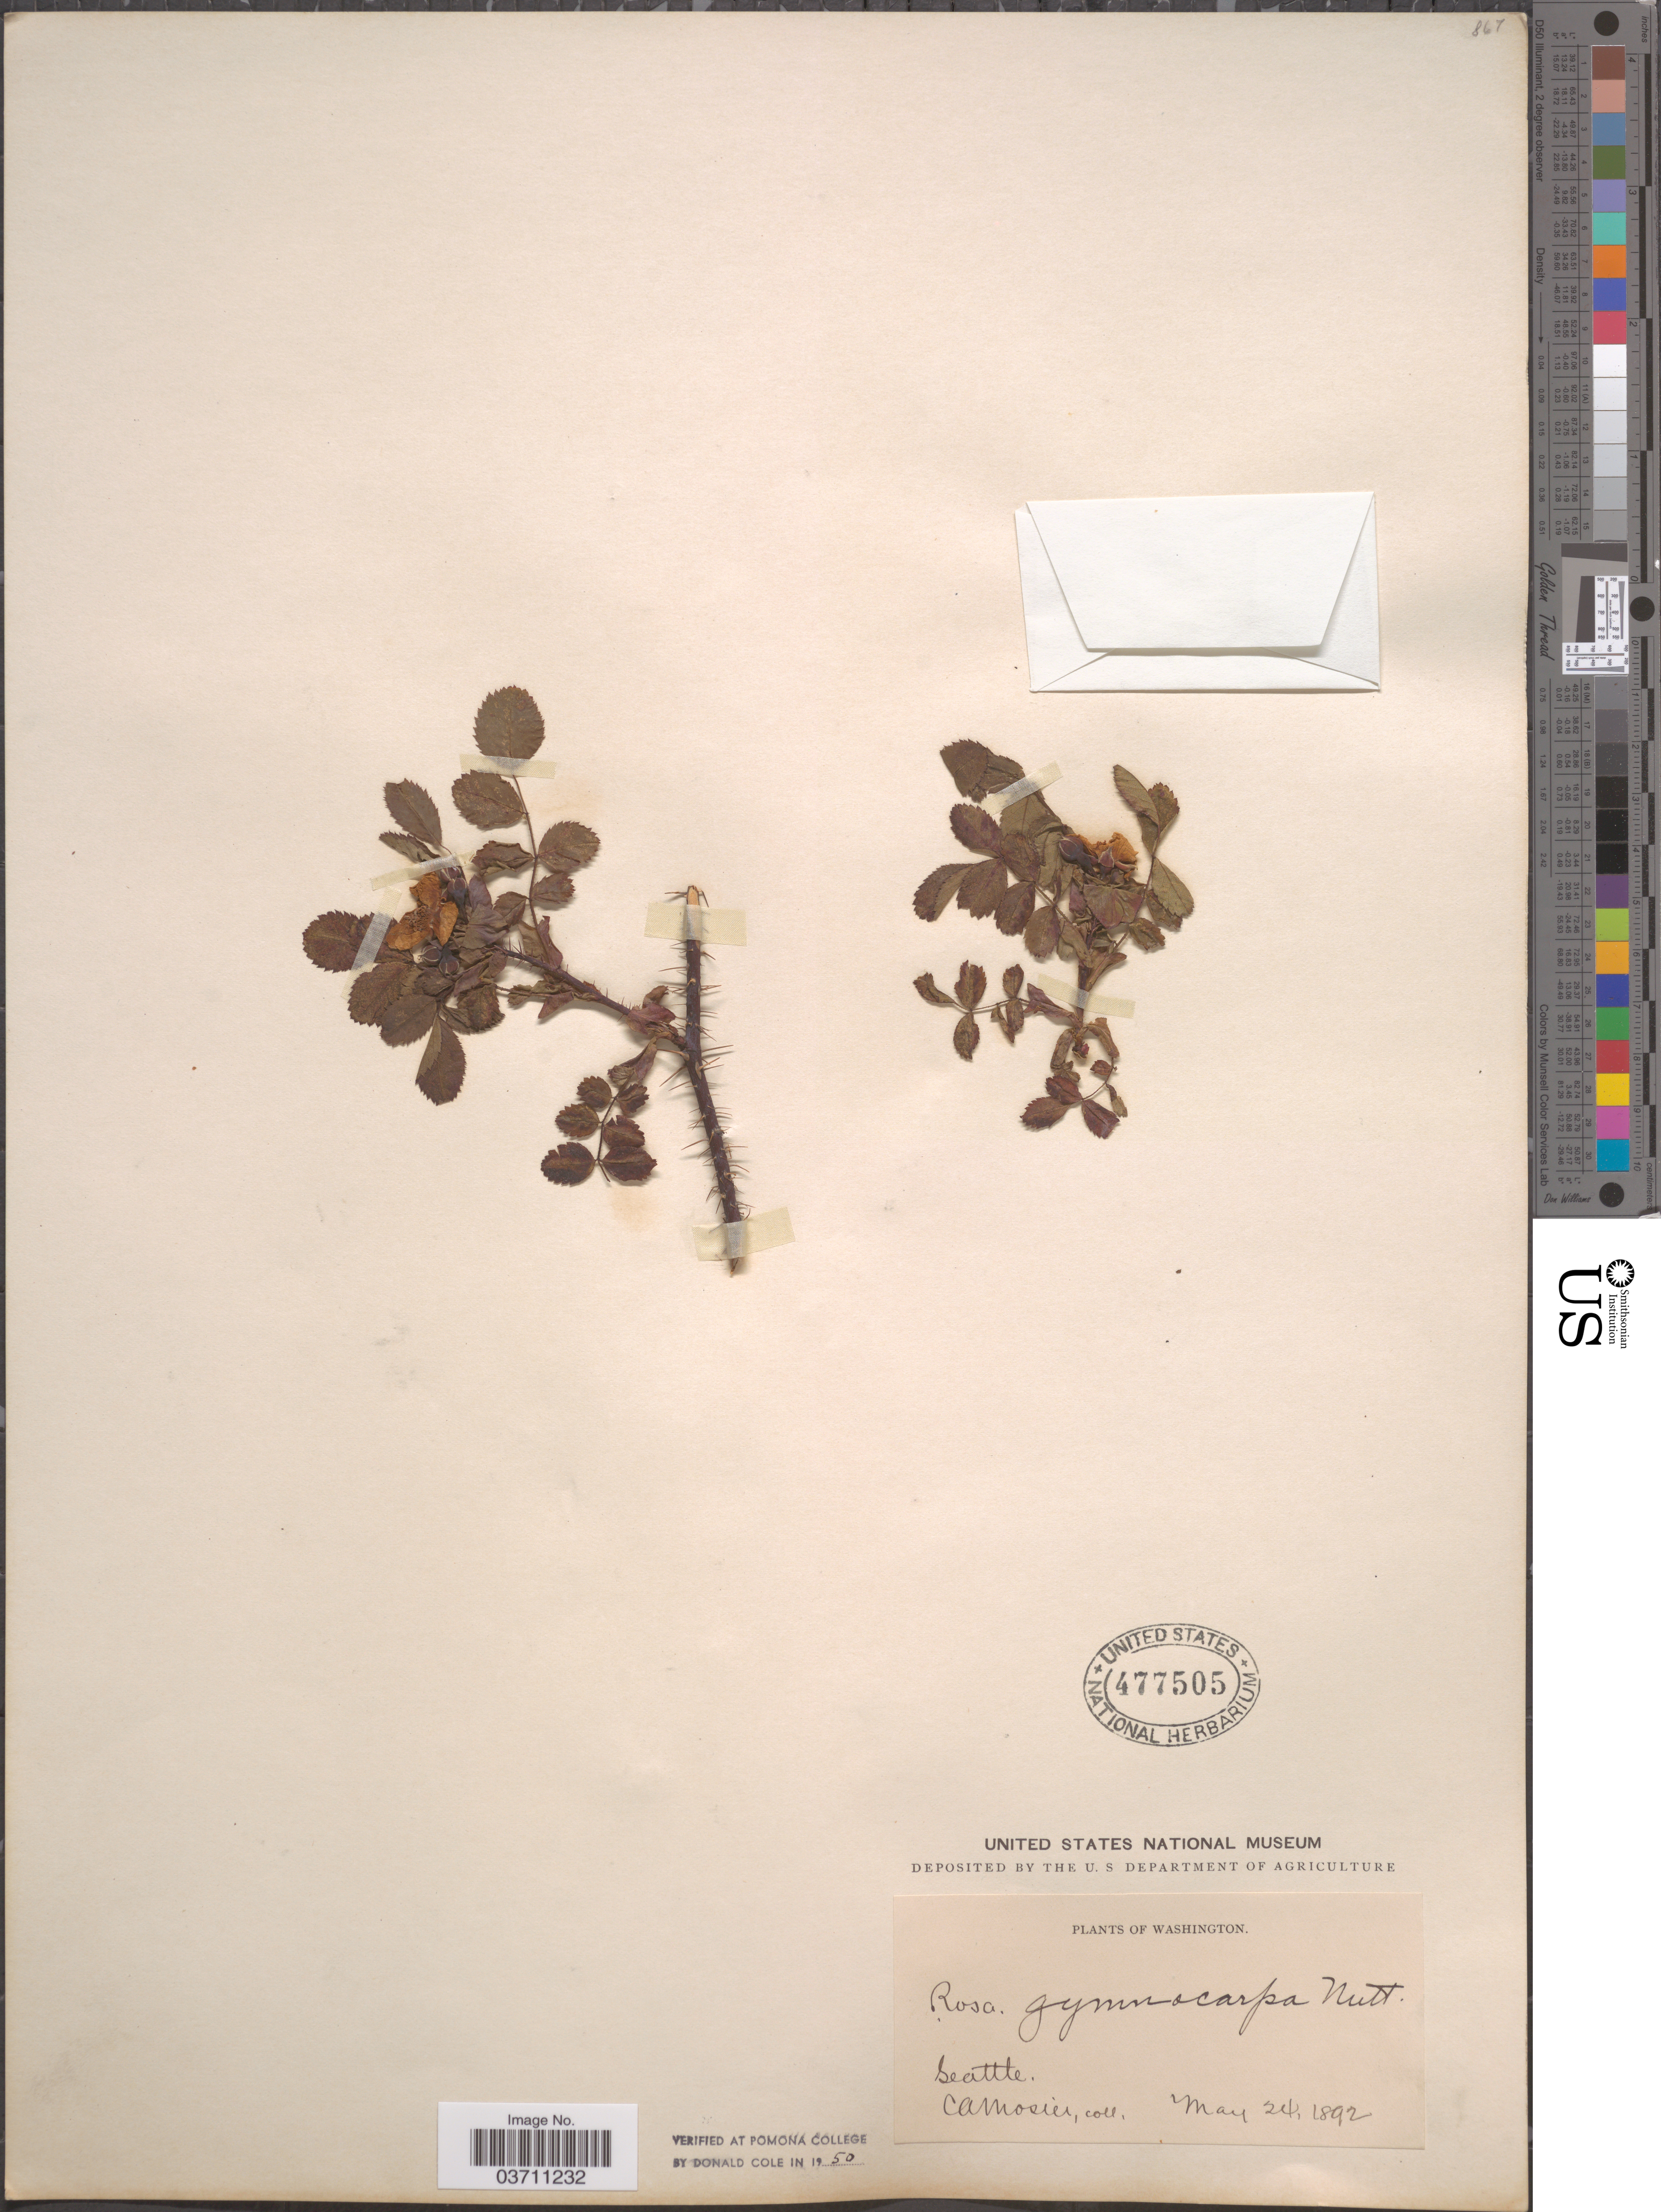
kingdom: Plantae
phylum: Tracheophyta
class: Magnoliopsida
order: Rosales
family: Rosaceae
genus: Rosa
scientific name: Rosa gymnocarpa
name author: Nutt.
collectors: C. A. Mosier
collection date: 1892-05-24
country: United States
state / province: Washington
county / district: King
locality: Seattle.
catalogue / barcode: US 477505